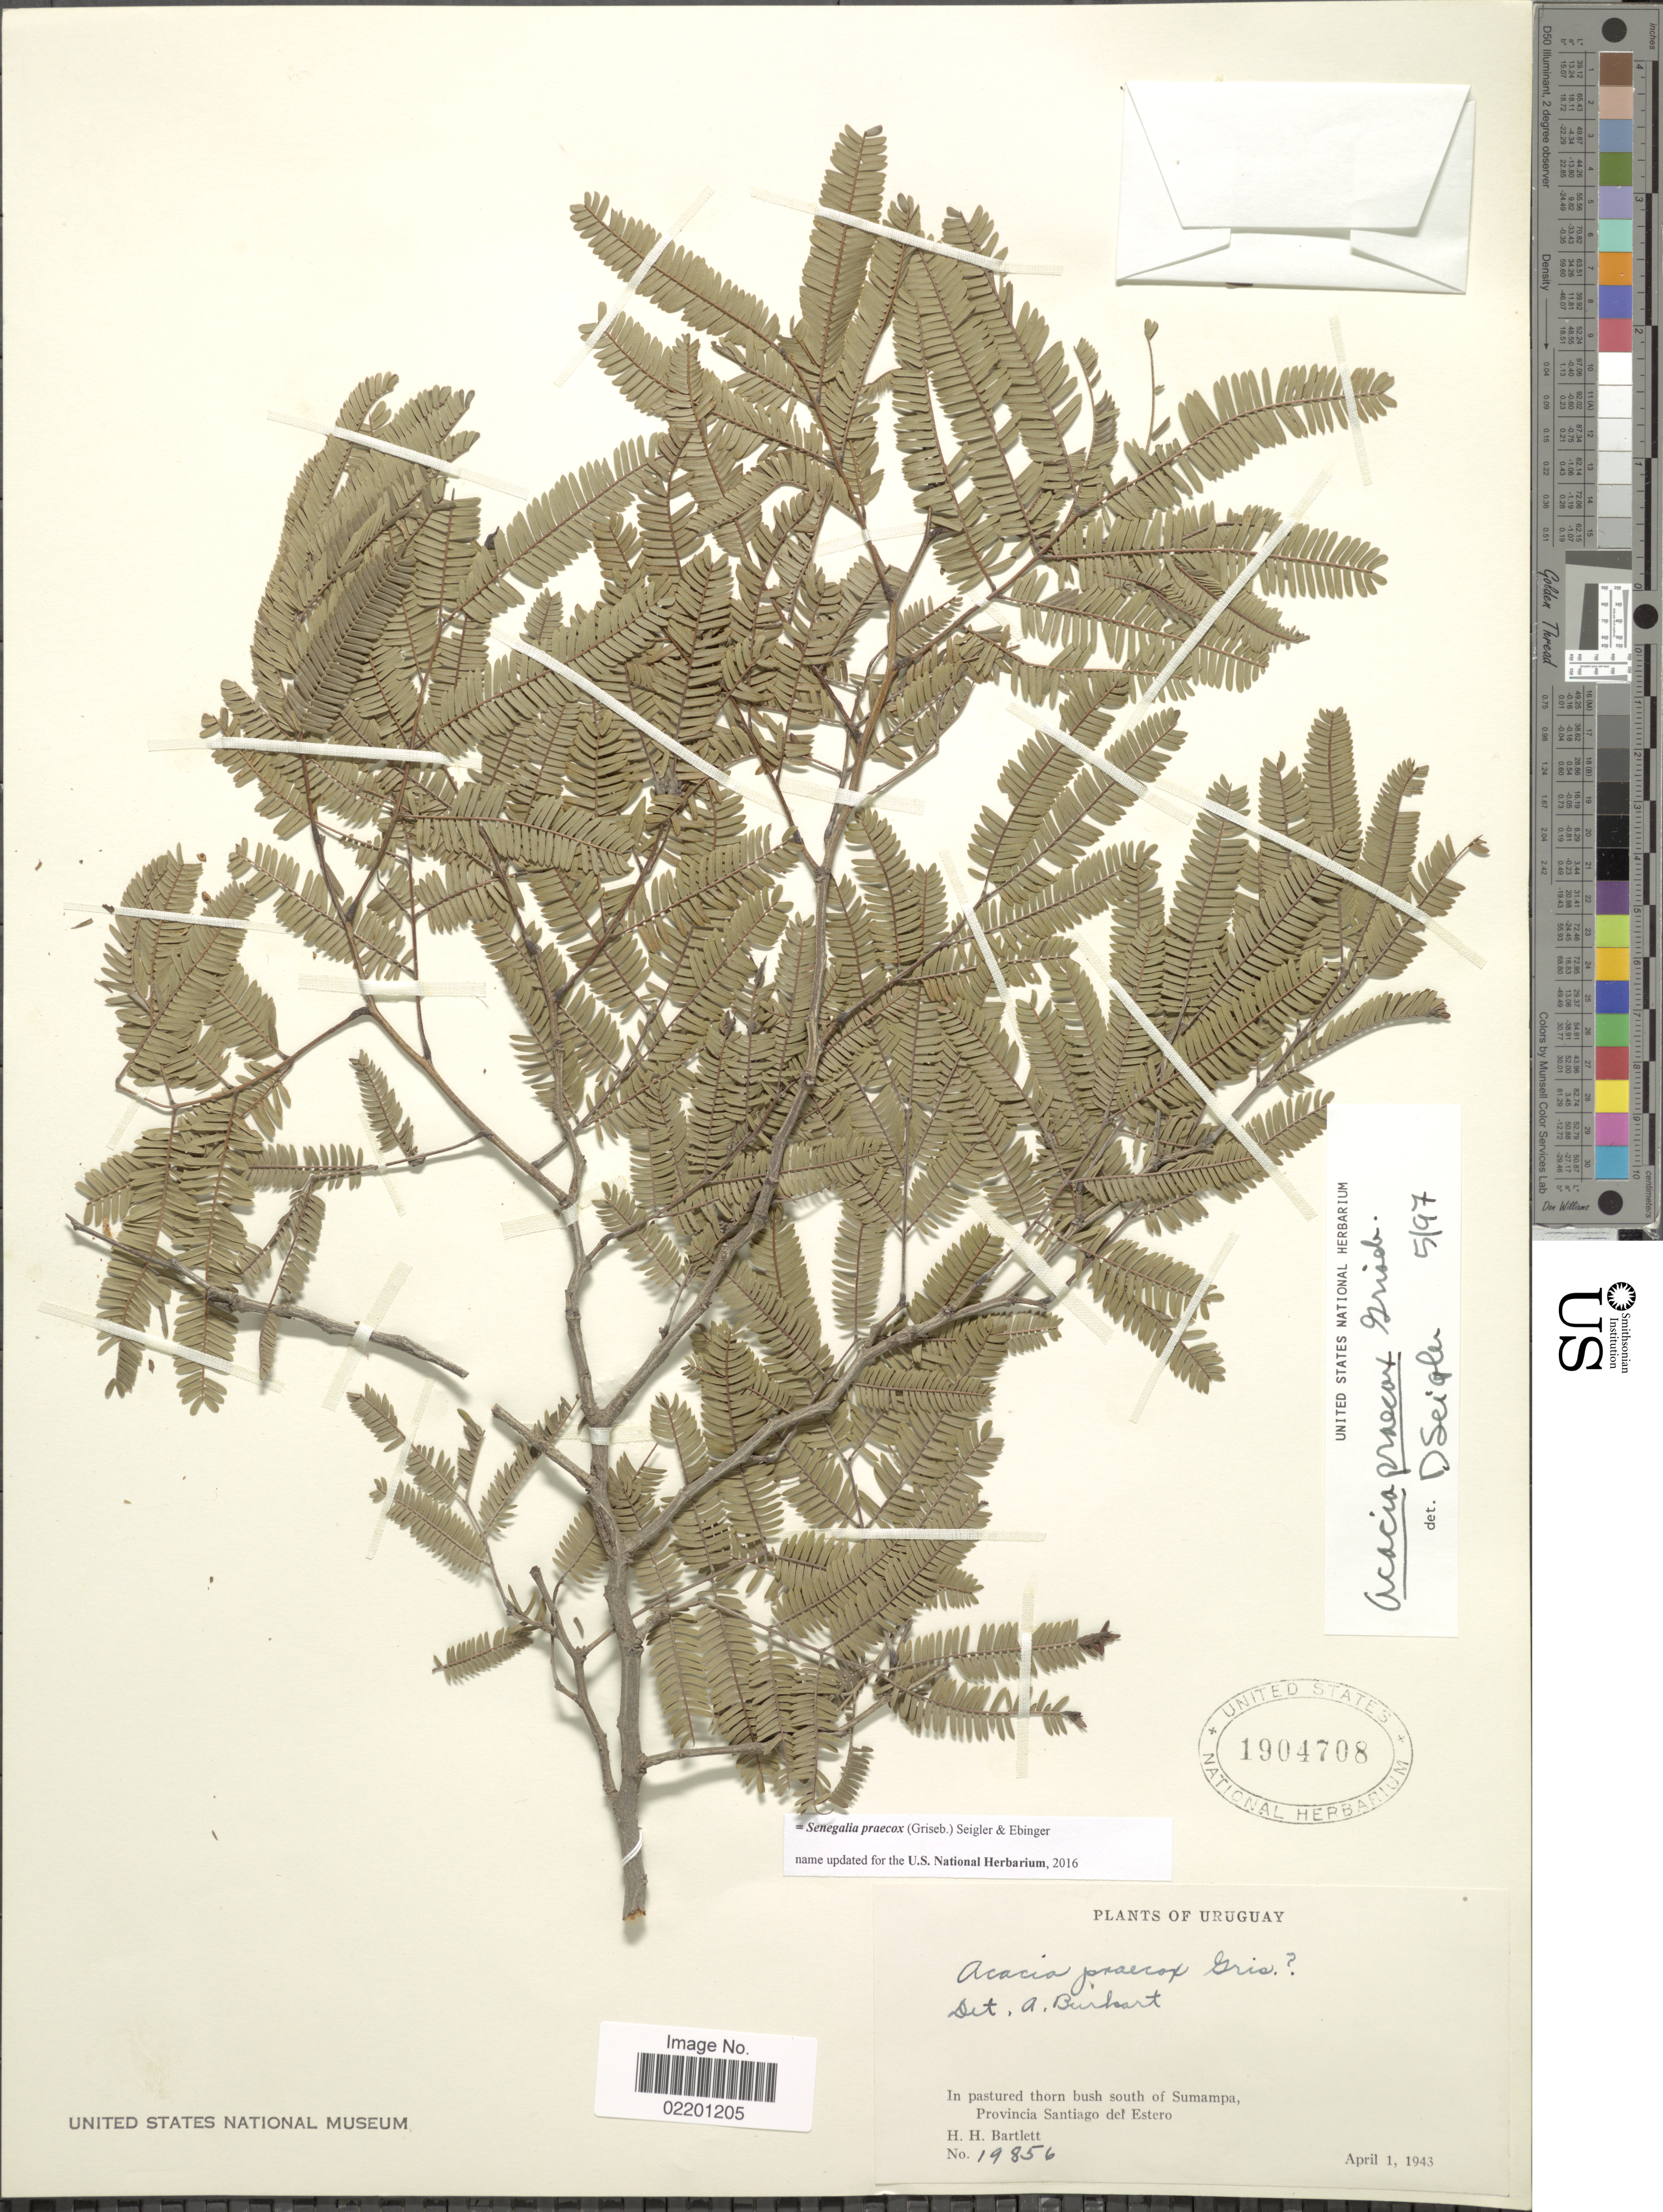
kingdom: Plantae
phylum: Tracheophyta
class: Magnoliopsida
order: Fabales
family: Fabaceae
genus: Senegalia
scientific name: Senegalia praecox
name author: (Griseb.) Seigler & Ebinger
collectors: H. H. Bartlett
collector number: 19856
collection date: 1943-04-01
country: Uruguay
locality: In pastured thorn bush south of Sumampa, Provincia Santiago del Estero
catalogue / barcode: US 1904708